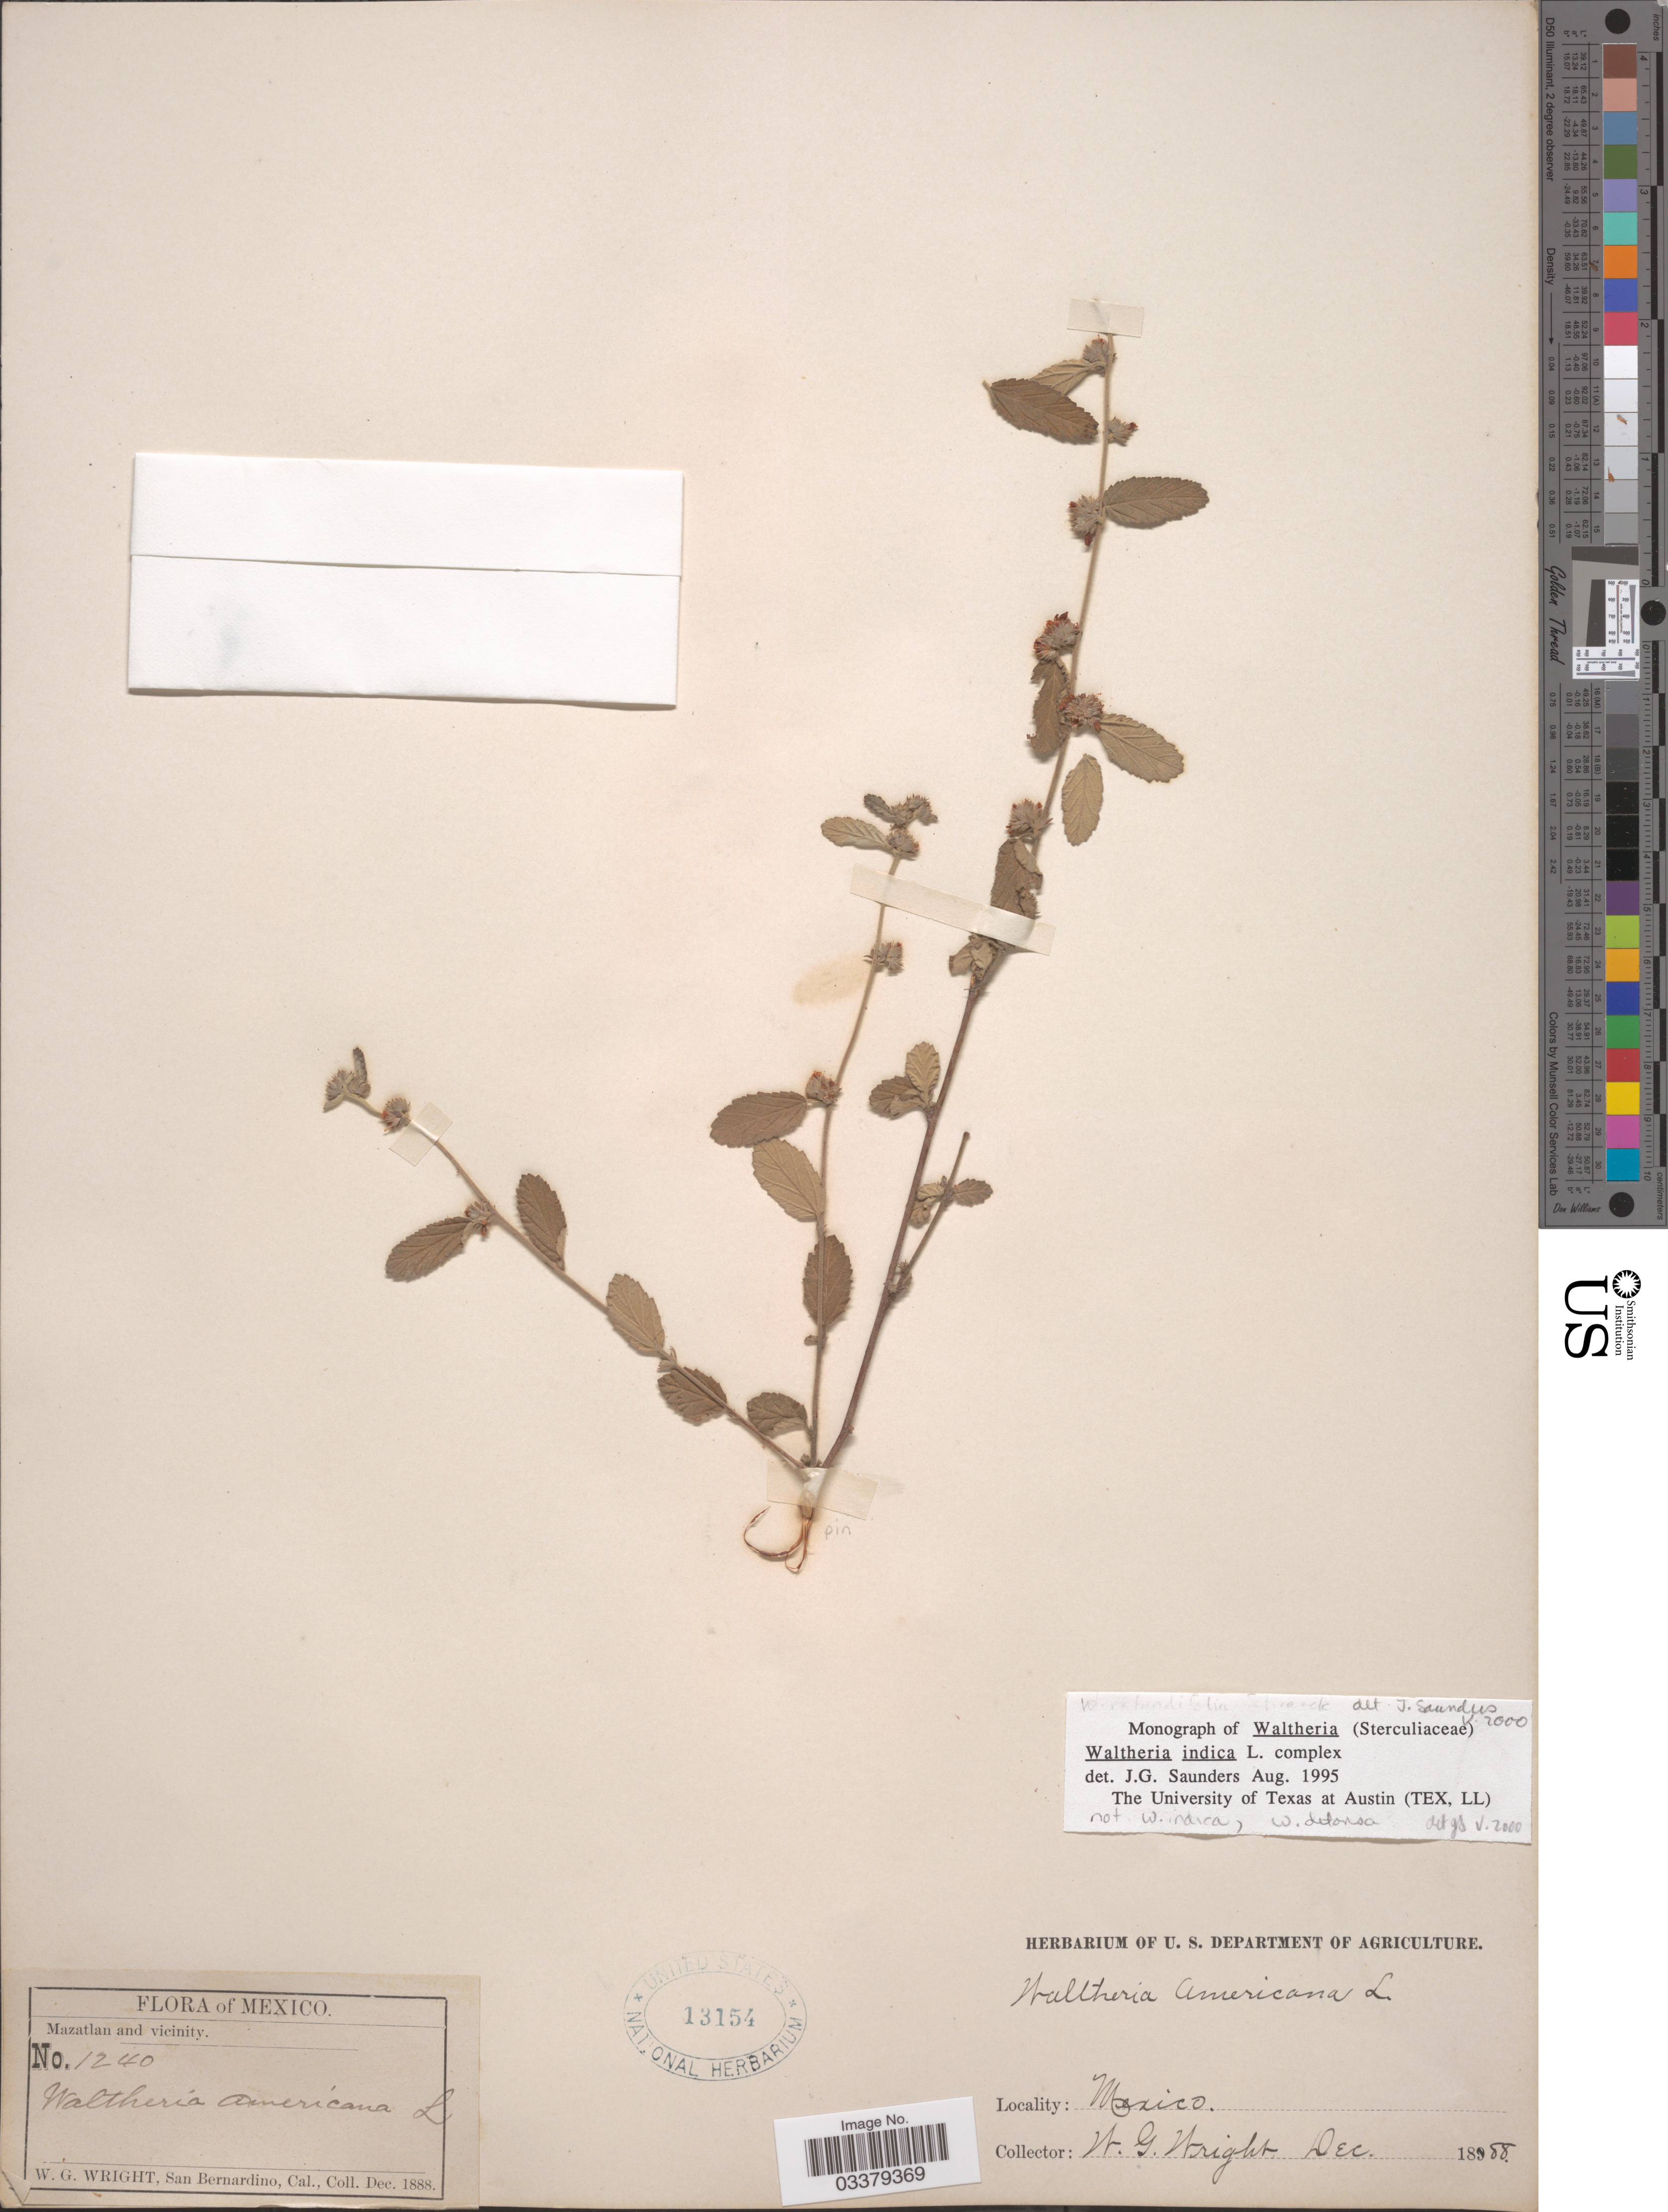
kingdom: Plantae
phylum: Tracheophyta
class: Magnoliopsida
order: Malvales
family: Malvaceae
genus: Waltheria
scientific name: Waltheria indica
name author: L.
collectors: W. G. Wright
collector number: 1240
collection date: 1888-12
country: Mexico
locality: Mazatlan and vicinity.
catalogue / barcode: US 13154